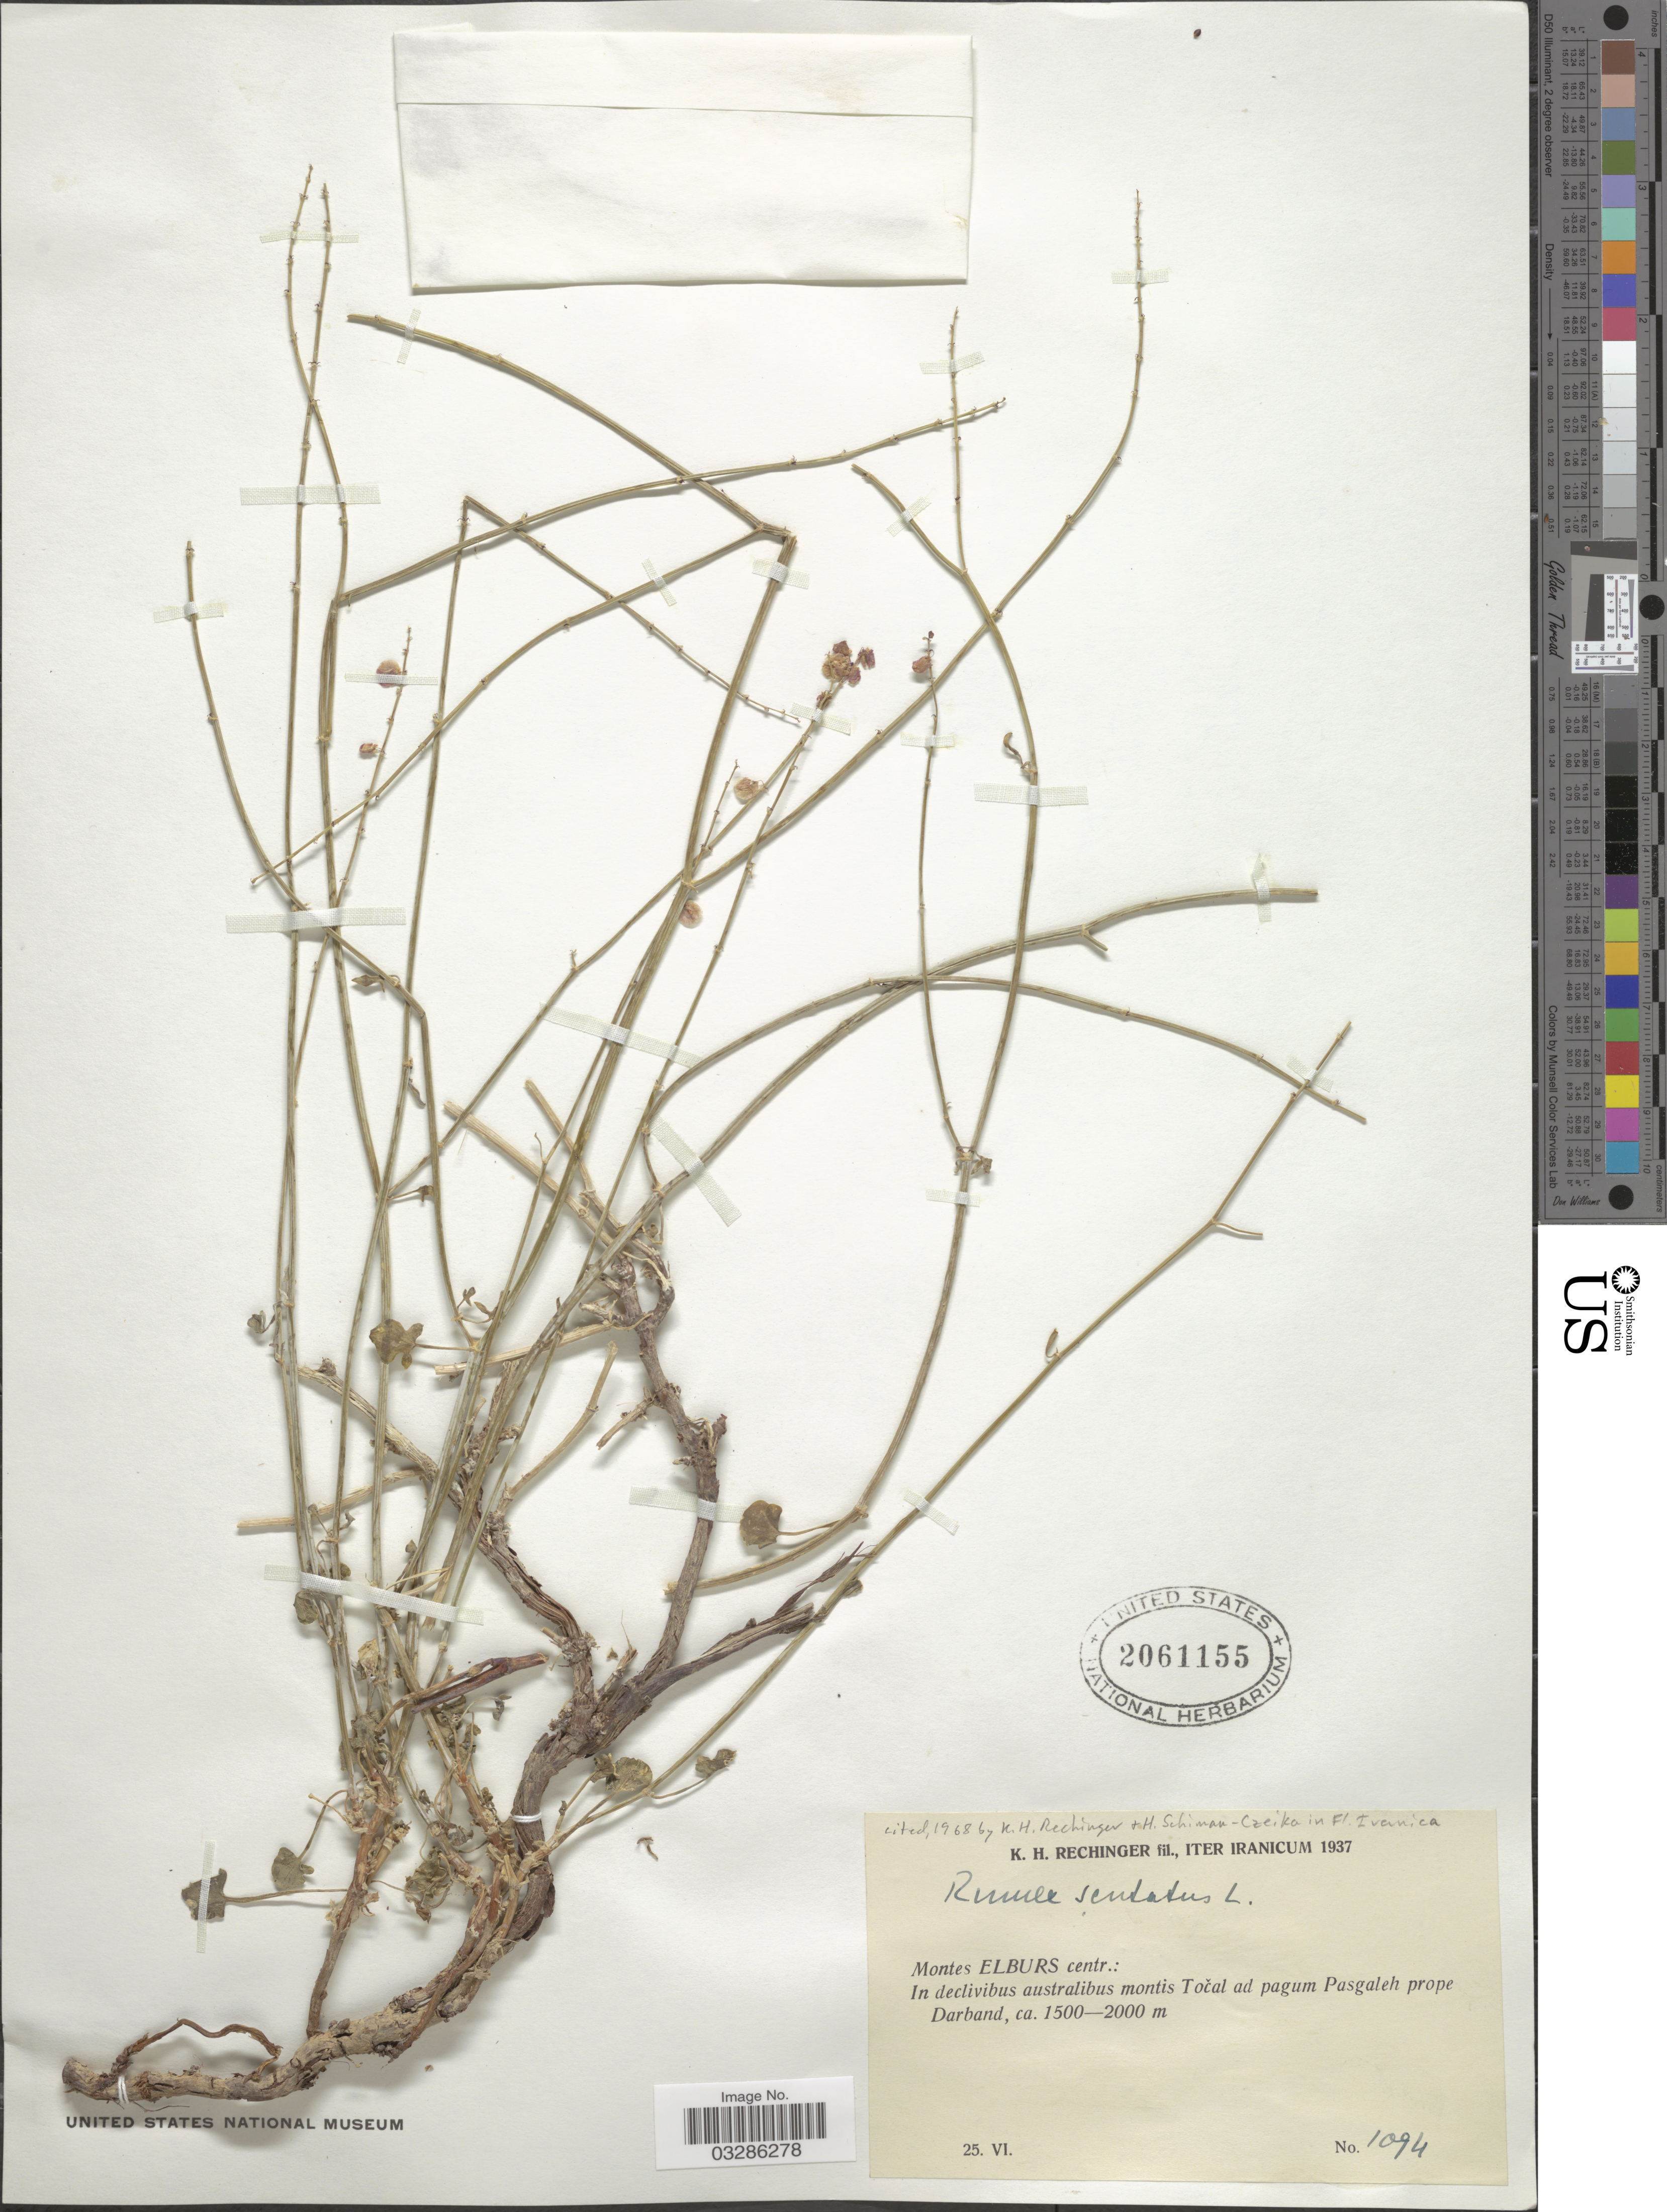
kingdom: Plantae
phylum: Tracheophyta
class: Magnoliopsida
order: Caryophyllales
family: Polygonaceae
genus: Rumex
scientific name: Rumex scutatus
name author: L.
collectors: K. H. Rechinger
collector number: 1094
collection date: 1937-06-25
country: Iran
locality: Montes Elburs centr.: In declivibus australibus montis Točal ad pagum Pasgaleh prope Darband.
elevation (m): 1500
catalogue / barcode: US 2061155